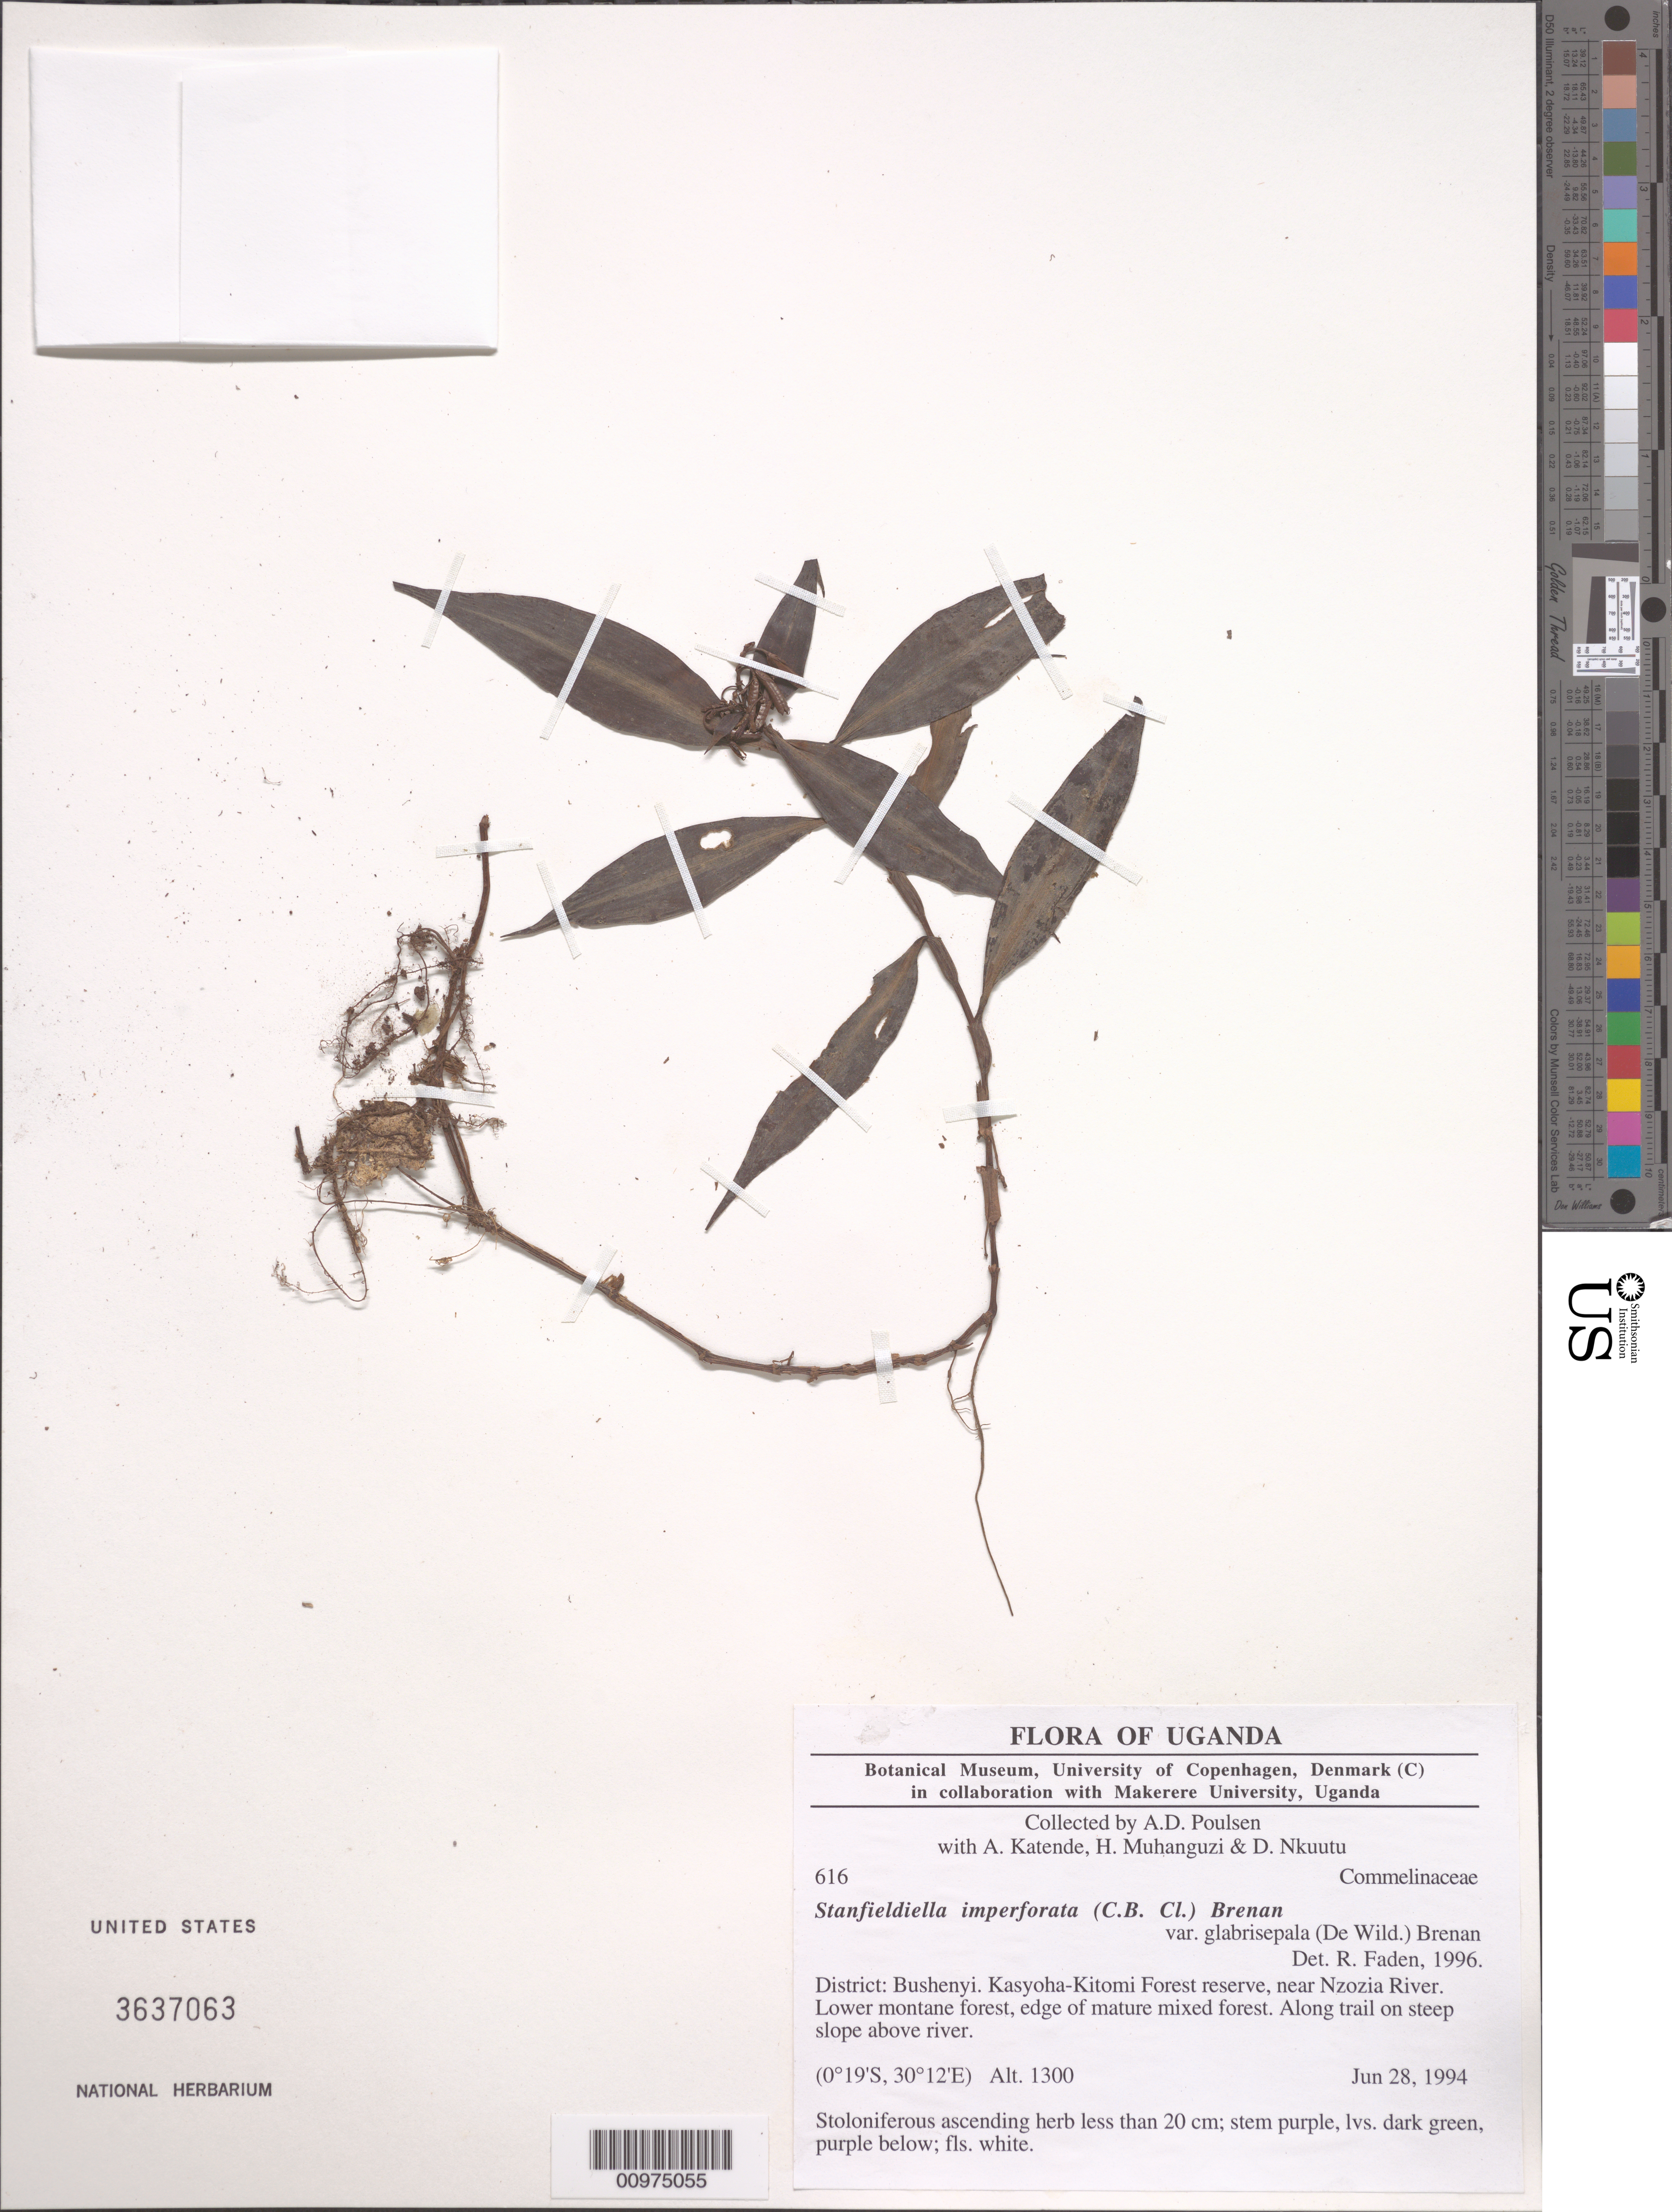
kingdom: Plantae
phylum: Tracheophyta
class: Liliopsida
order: Commelinales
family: Commelinaceae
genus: Stanfieldiella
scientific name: Stanfieldiella imperforata var. glabrisepala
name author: (De Wild.) Brenan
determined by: Faden, Robert B., (US), Smithsonian Institution - National Museum of Natural History (UNITED STATES)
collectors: A. Poulsen et al.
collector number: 616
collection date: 1994-06-28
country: Uganda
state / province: Western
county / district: Bushenyi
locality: Kasyoha-Kitomi Forest reserve, near Nzozia River. Lower montane forest, edge of mature mixed forest.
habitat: Along trail on steep slope above river.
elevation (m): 1300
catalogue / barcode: US 3637063